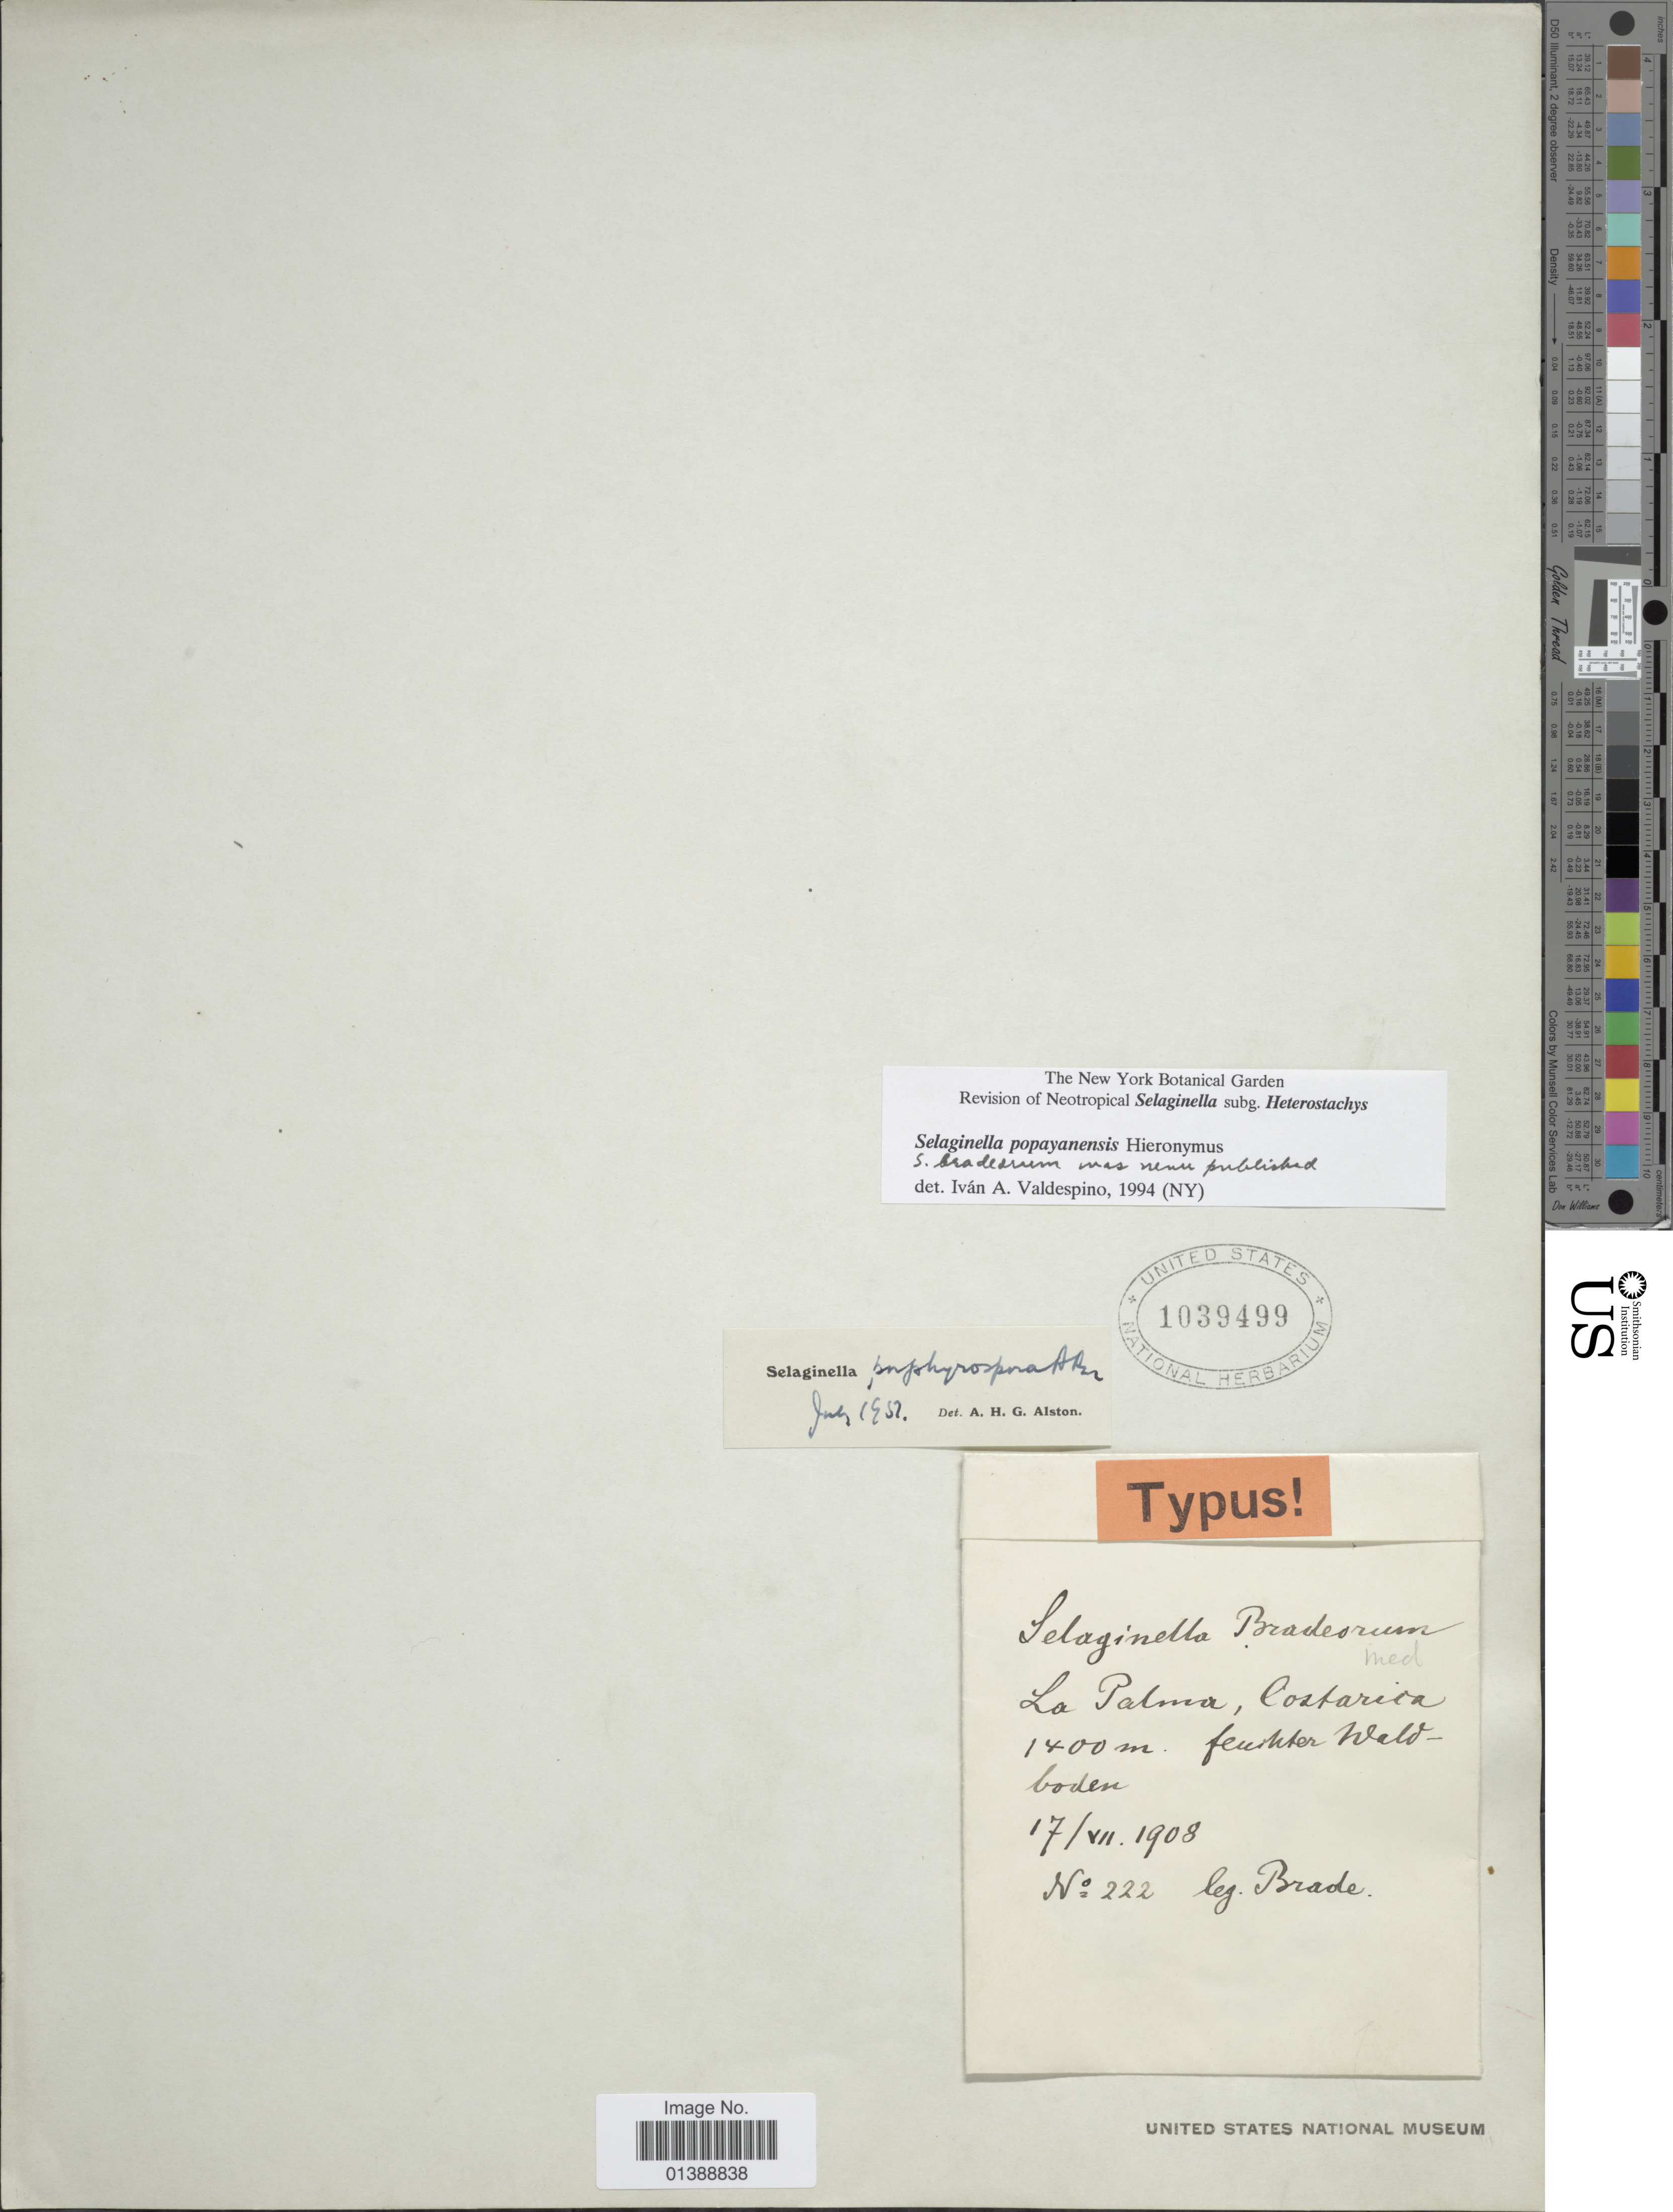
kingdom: Plantae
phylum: Tracheophyta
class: Lycopodiopsida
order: Selaginellales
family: Selaginellaceae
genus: Selaginella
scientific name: Selaginella popayanensis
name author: Hieron.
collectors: -- Brade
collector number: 222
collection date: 1908-07-17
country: Costa Rica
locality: La Palma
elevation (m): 1400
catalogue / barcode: US 1039499